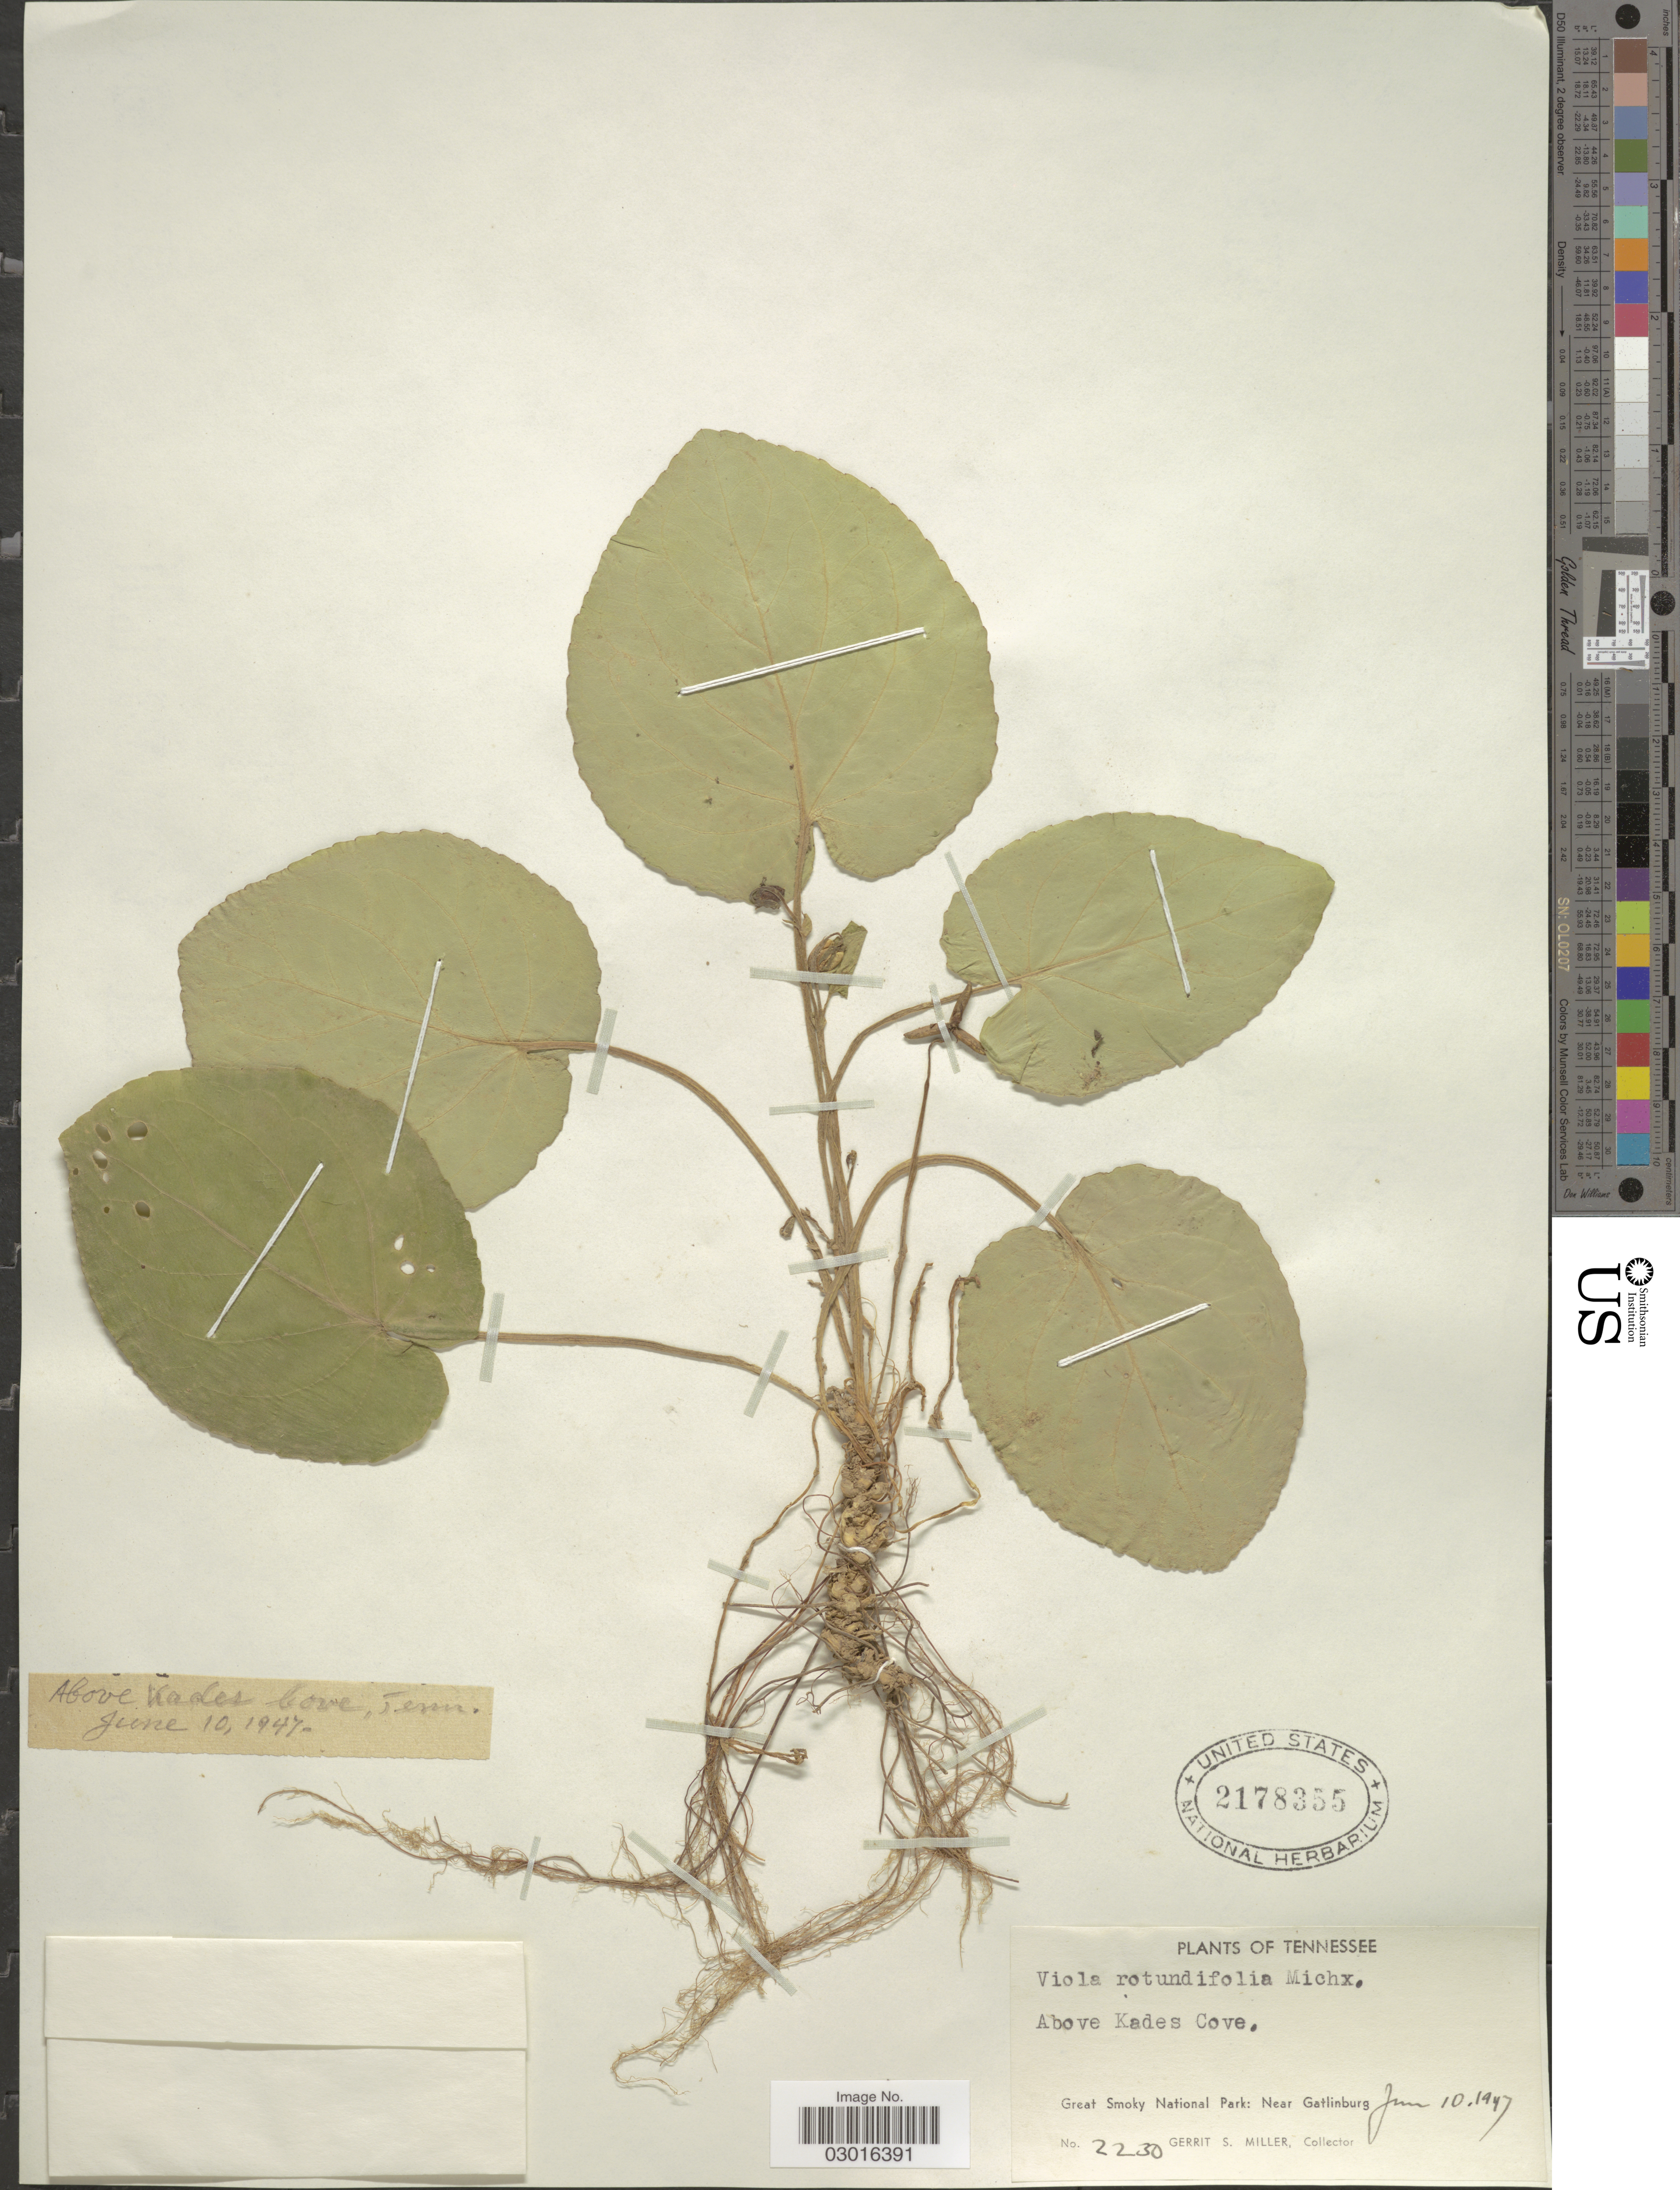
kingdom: Plantae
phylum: Tracheophyta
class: Magnoliopsida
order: Malpighiales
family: Violaceae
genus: Viola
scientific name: Viola rotundifolia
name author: Michx.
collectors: G. S. Miller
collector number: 2230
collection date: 1947-06-10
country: United States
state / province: Tennessee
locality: Above Kades Cove. Great Smoky National Park: Near Gatlinburg.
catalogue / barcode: US 2178355